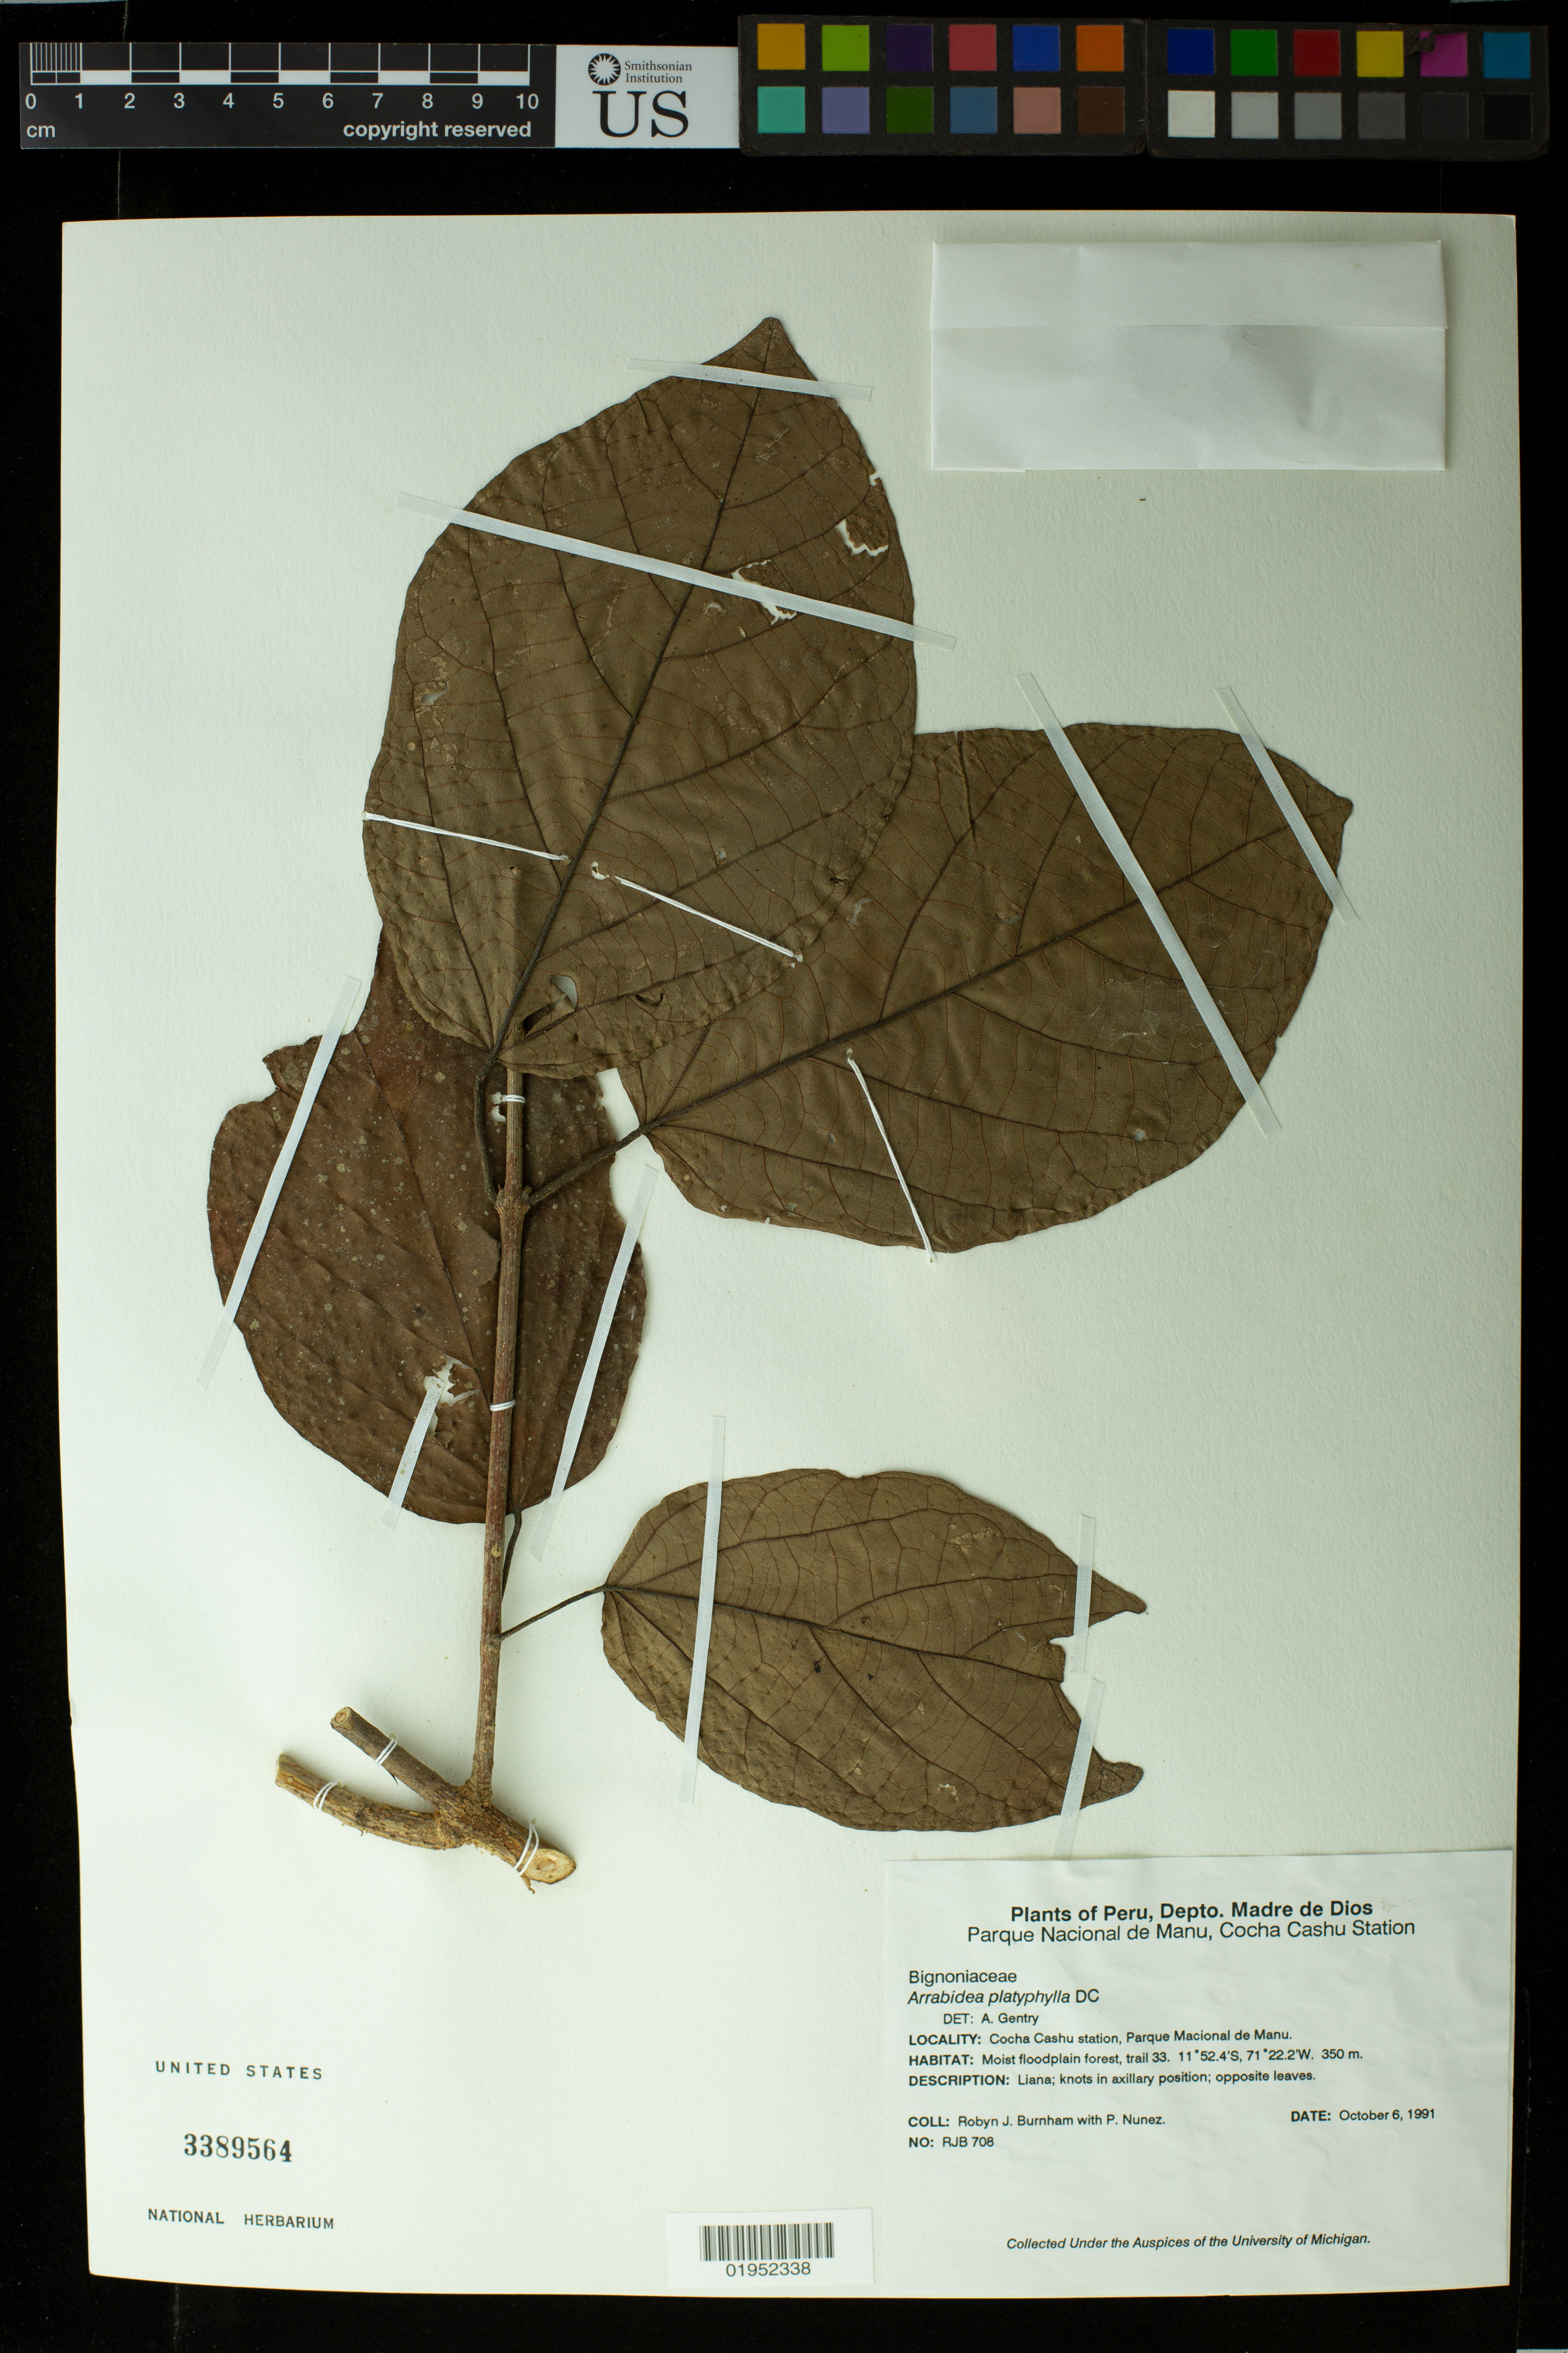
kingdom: Plantae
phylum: Tracheophyta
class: Magnoliopsida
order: Lamiales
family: Bignoniaceae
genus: Arrabidaea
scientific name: Arrabidaea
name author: DC.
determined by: Gentry, A. H.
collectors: R. J. Burnham & P. Nuñez V.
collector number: RJB 708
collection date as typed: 17 Oct 1991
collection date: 1991-10-17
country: Peru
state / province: Madre de Dios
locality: Parque Nacional de Manu, Cocha Cashu Station. Across river from station: ravine plot 2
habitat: Moist floodplain forest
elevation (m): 350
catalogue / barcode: US 3389564